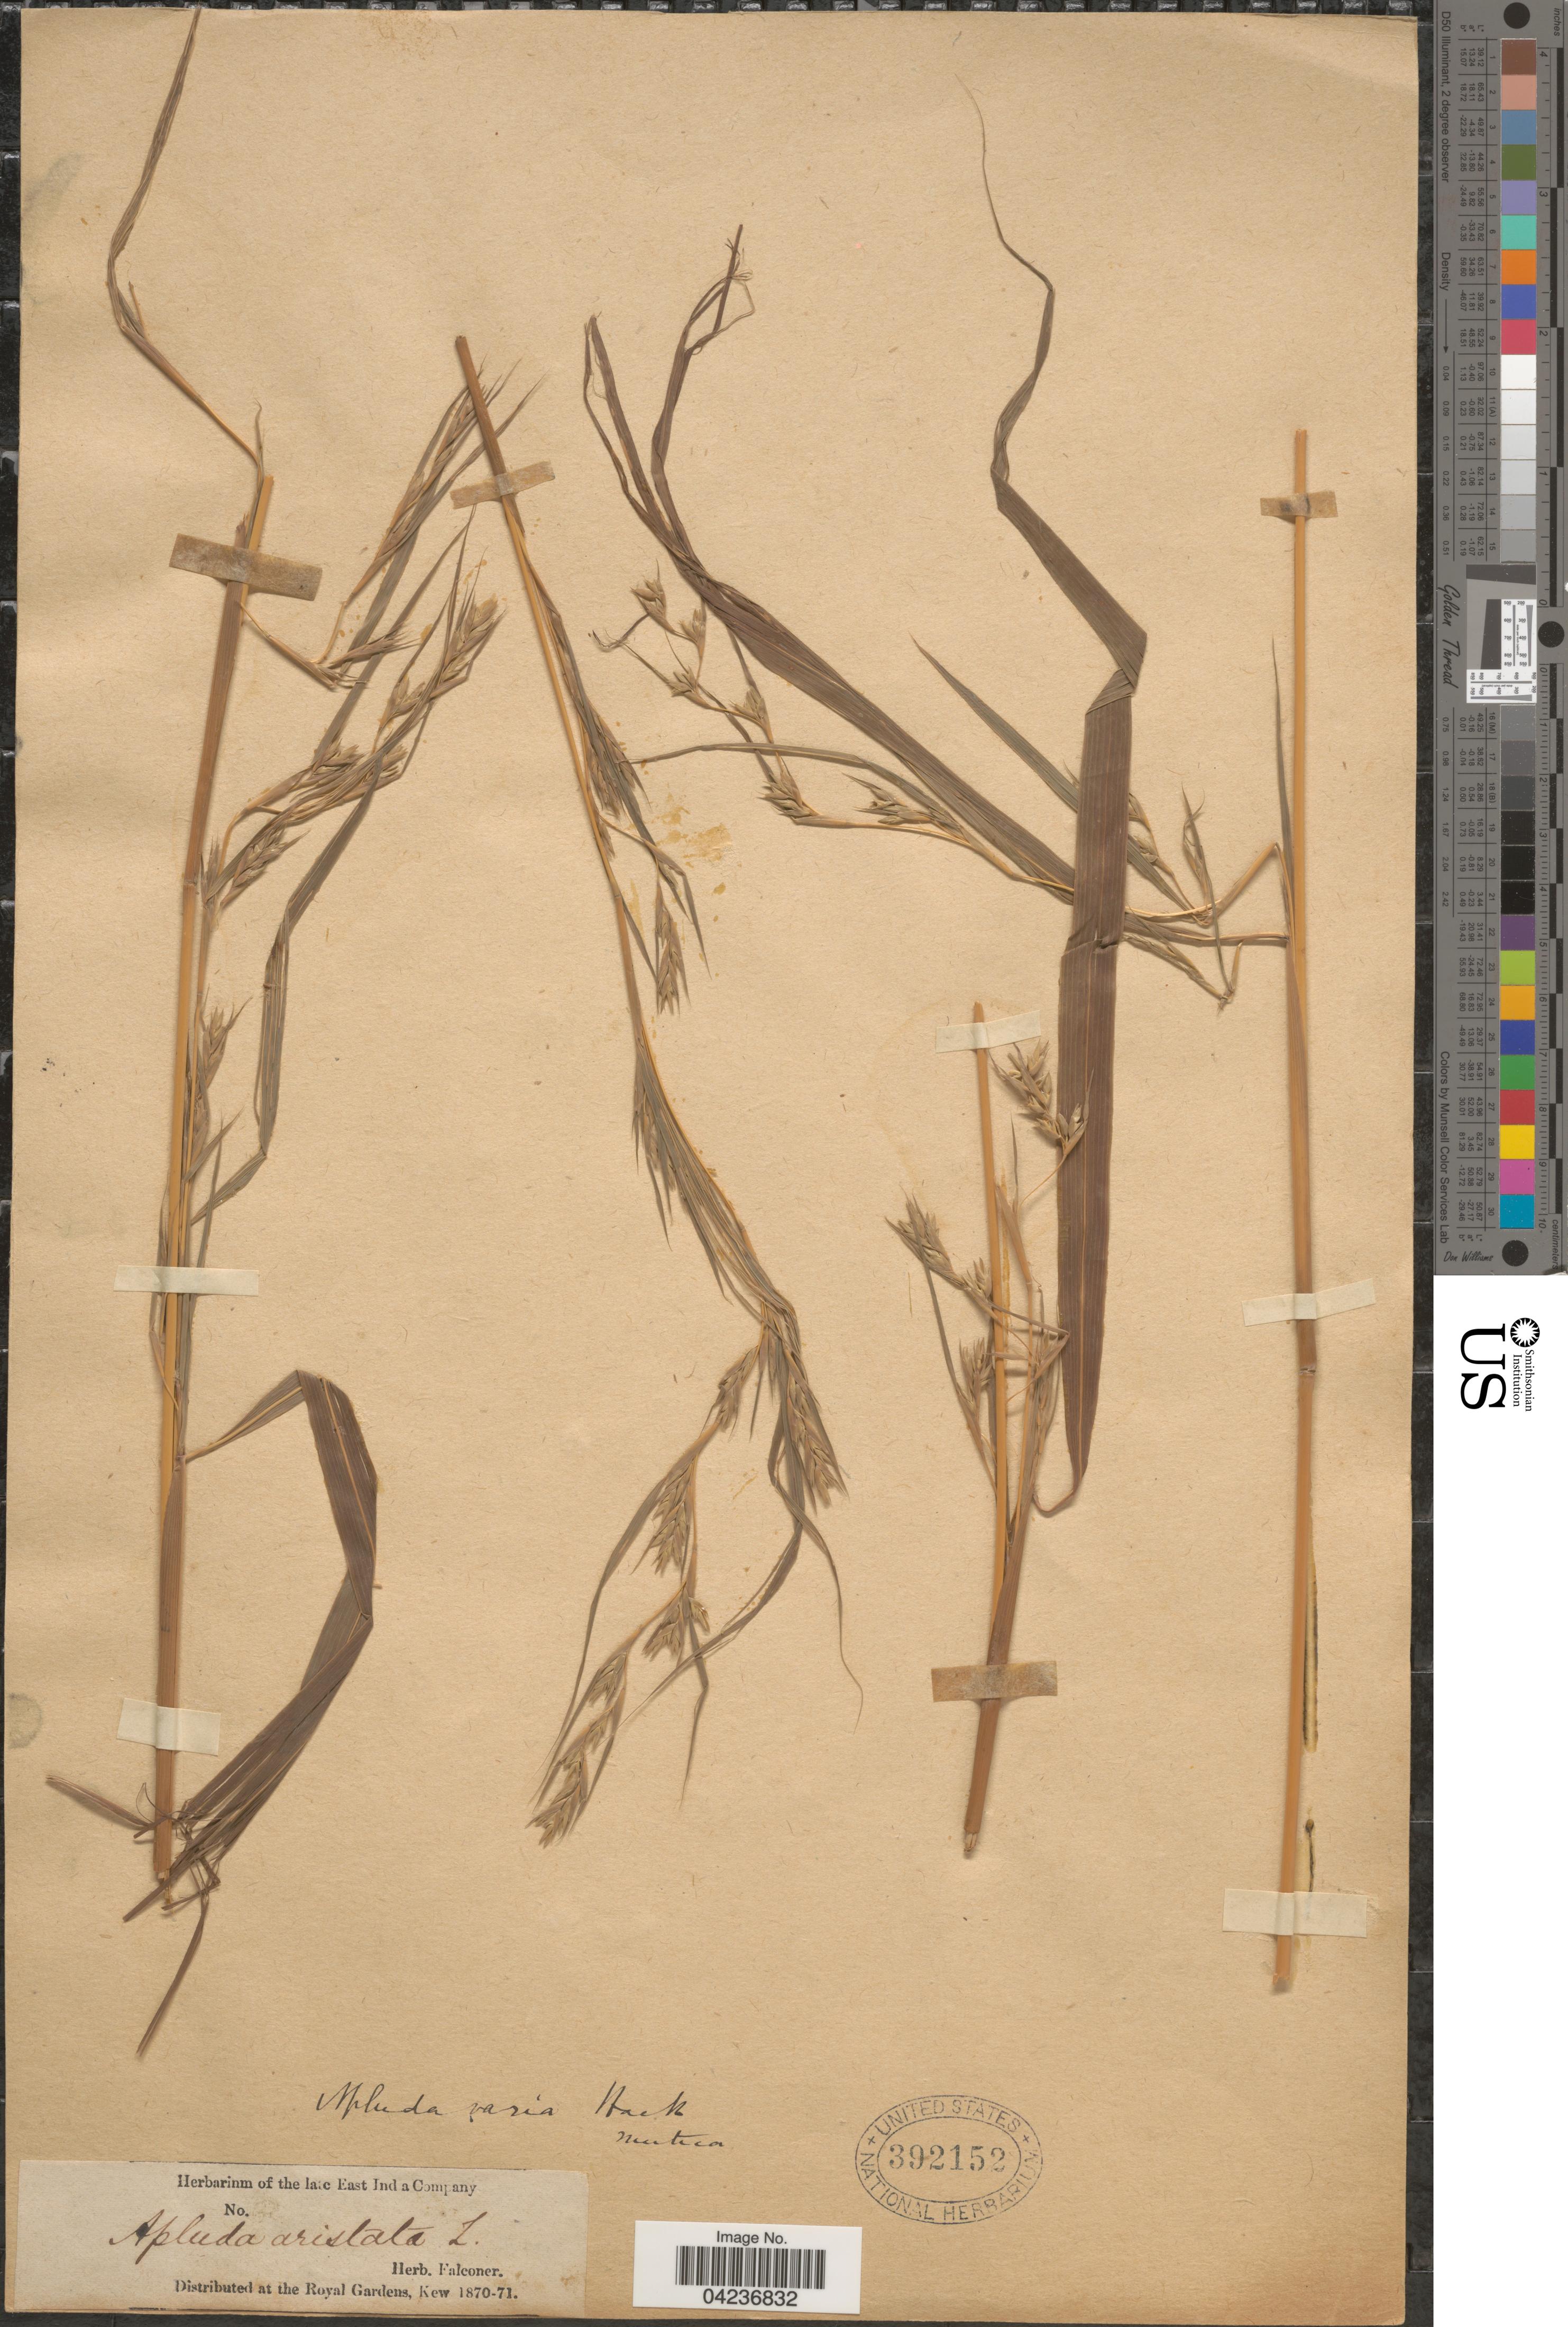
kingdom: Plantae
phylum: Tracheophyta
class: Liliopsida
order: Poales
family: Poaceae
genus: Apluda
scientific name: Apluda mutica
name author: L.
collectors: ex herb. Falconer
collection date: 1870/1871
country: India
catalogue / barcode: US 392152